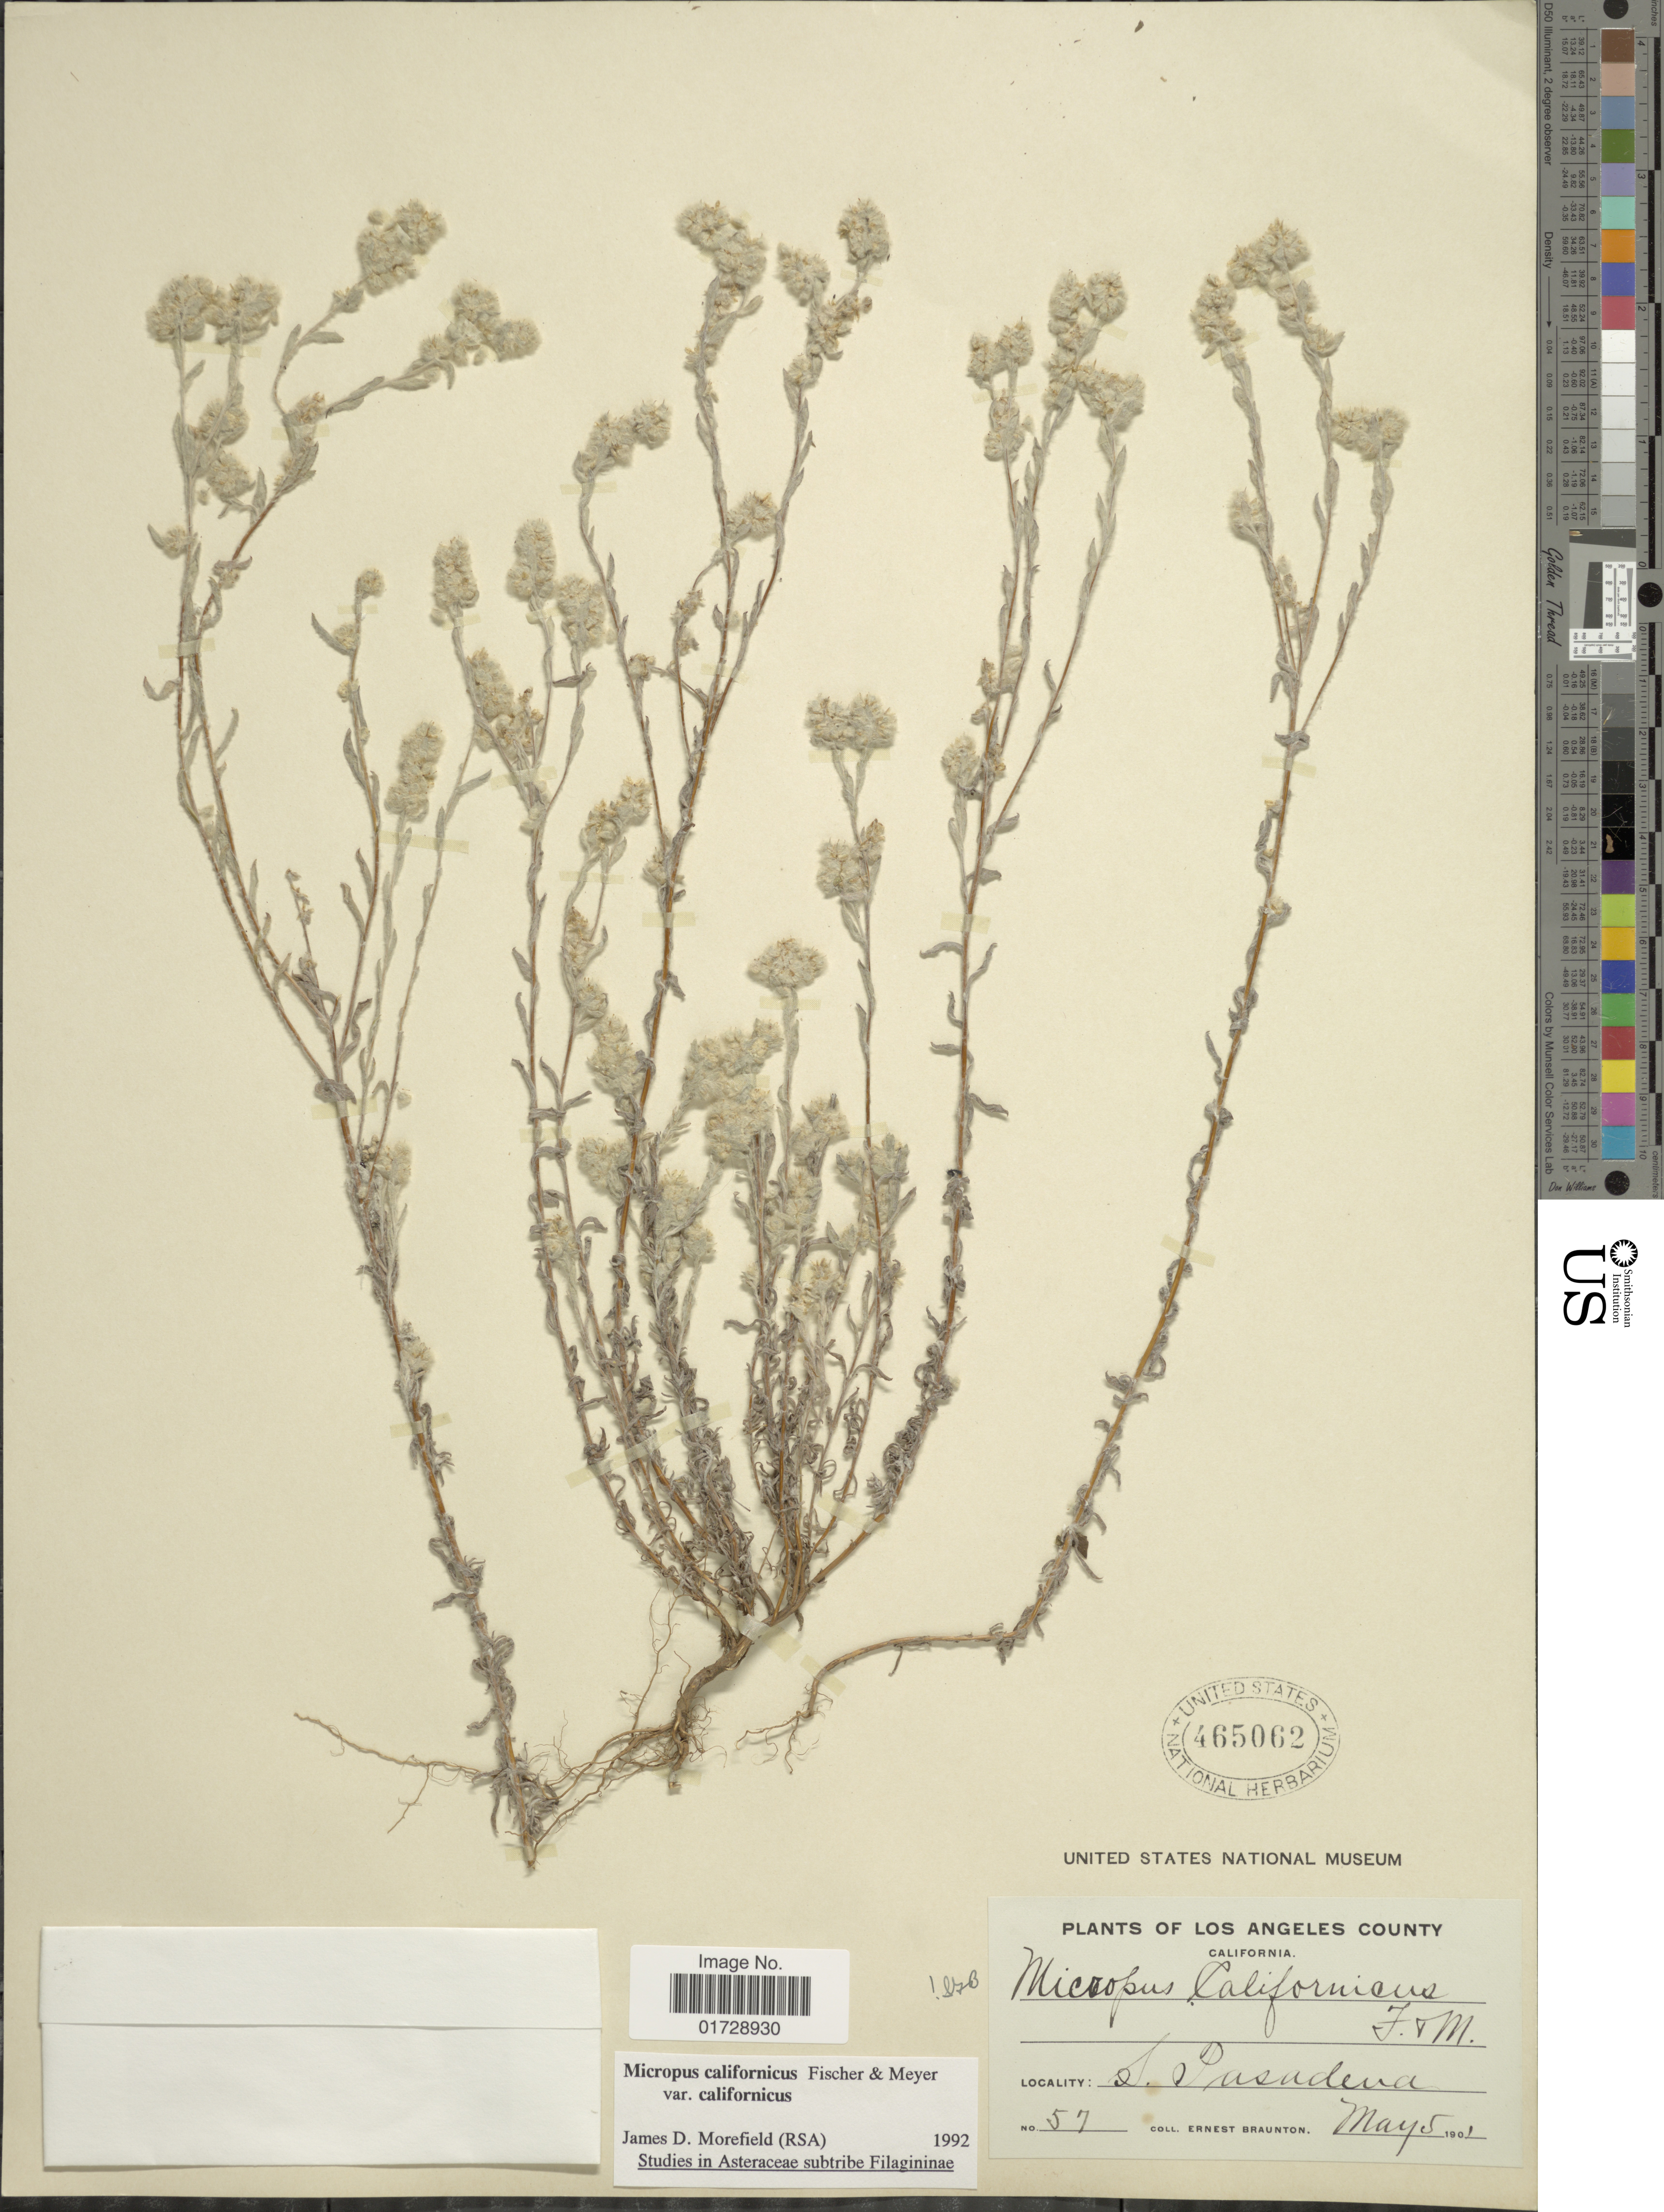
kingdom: Plantae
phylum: Tracheophyta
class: Magnoliopsida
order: Asterales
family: Asteraceae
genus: Micropus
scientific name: Micropus californicus var. californicus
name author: Fisch. & C.A. Mey.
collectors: E. Braunton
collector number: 57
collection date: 1901-05-05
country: United States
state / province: California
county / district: Los Angeles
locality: Los Angeles County, S. Pasadena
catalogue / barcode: US 465062